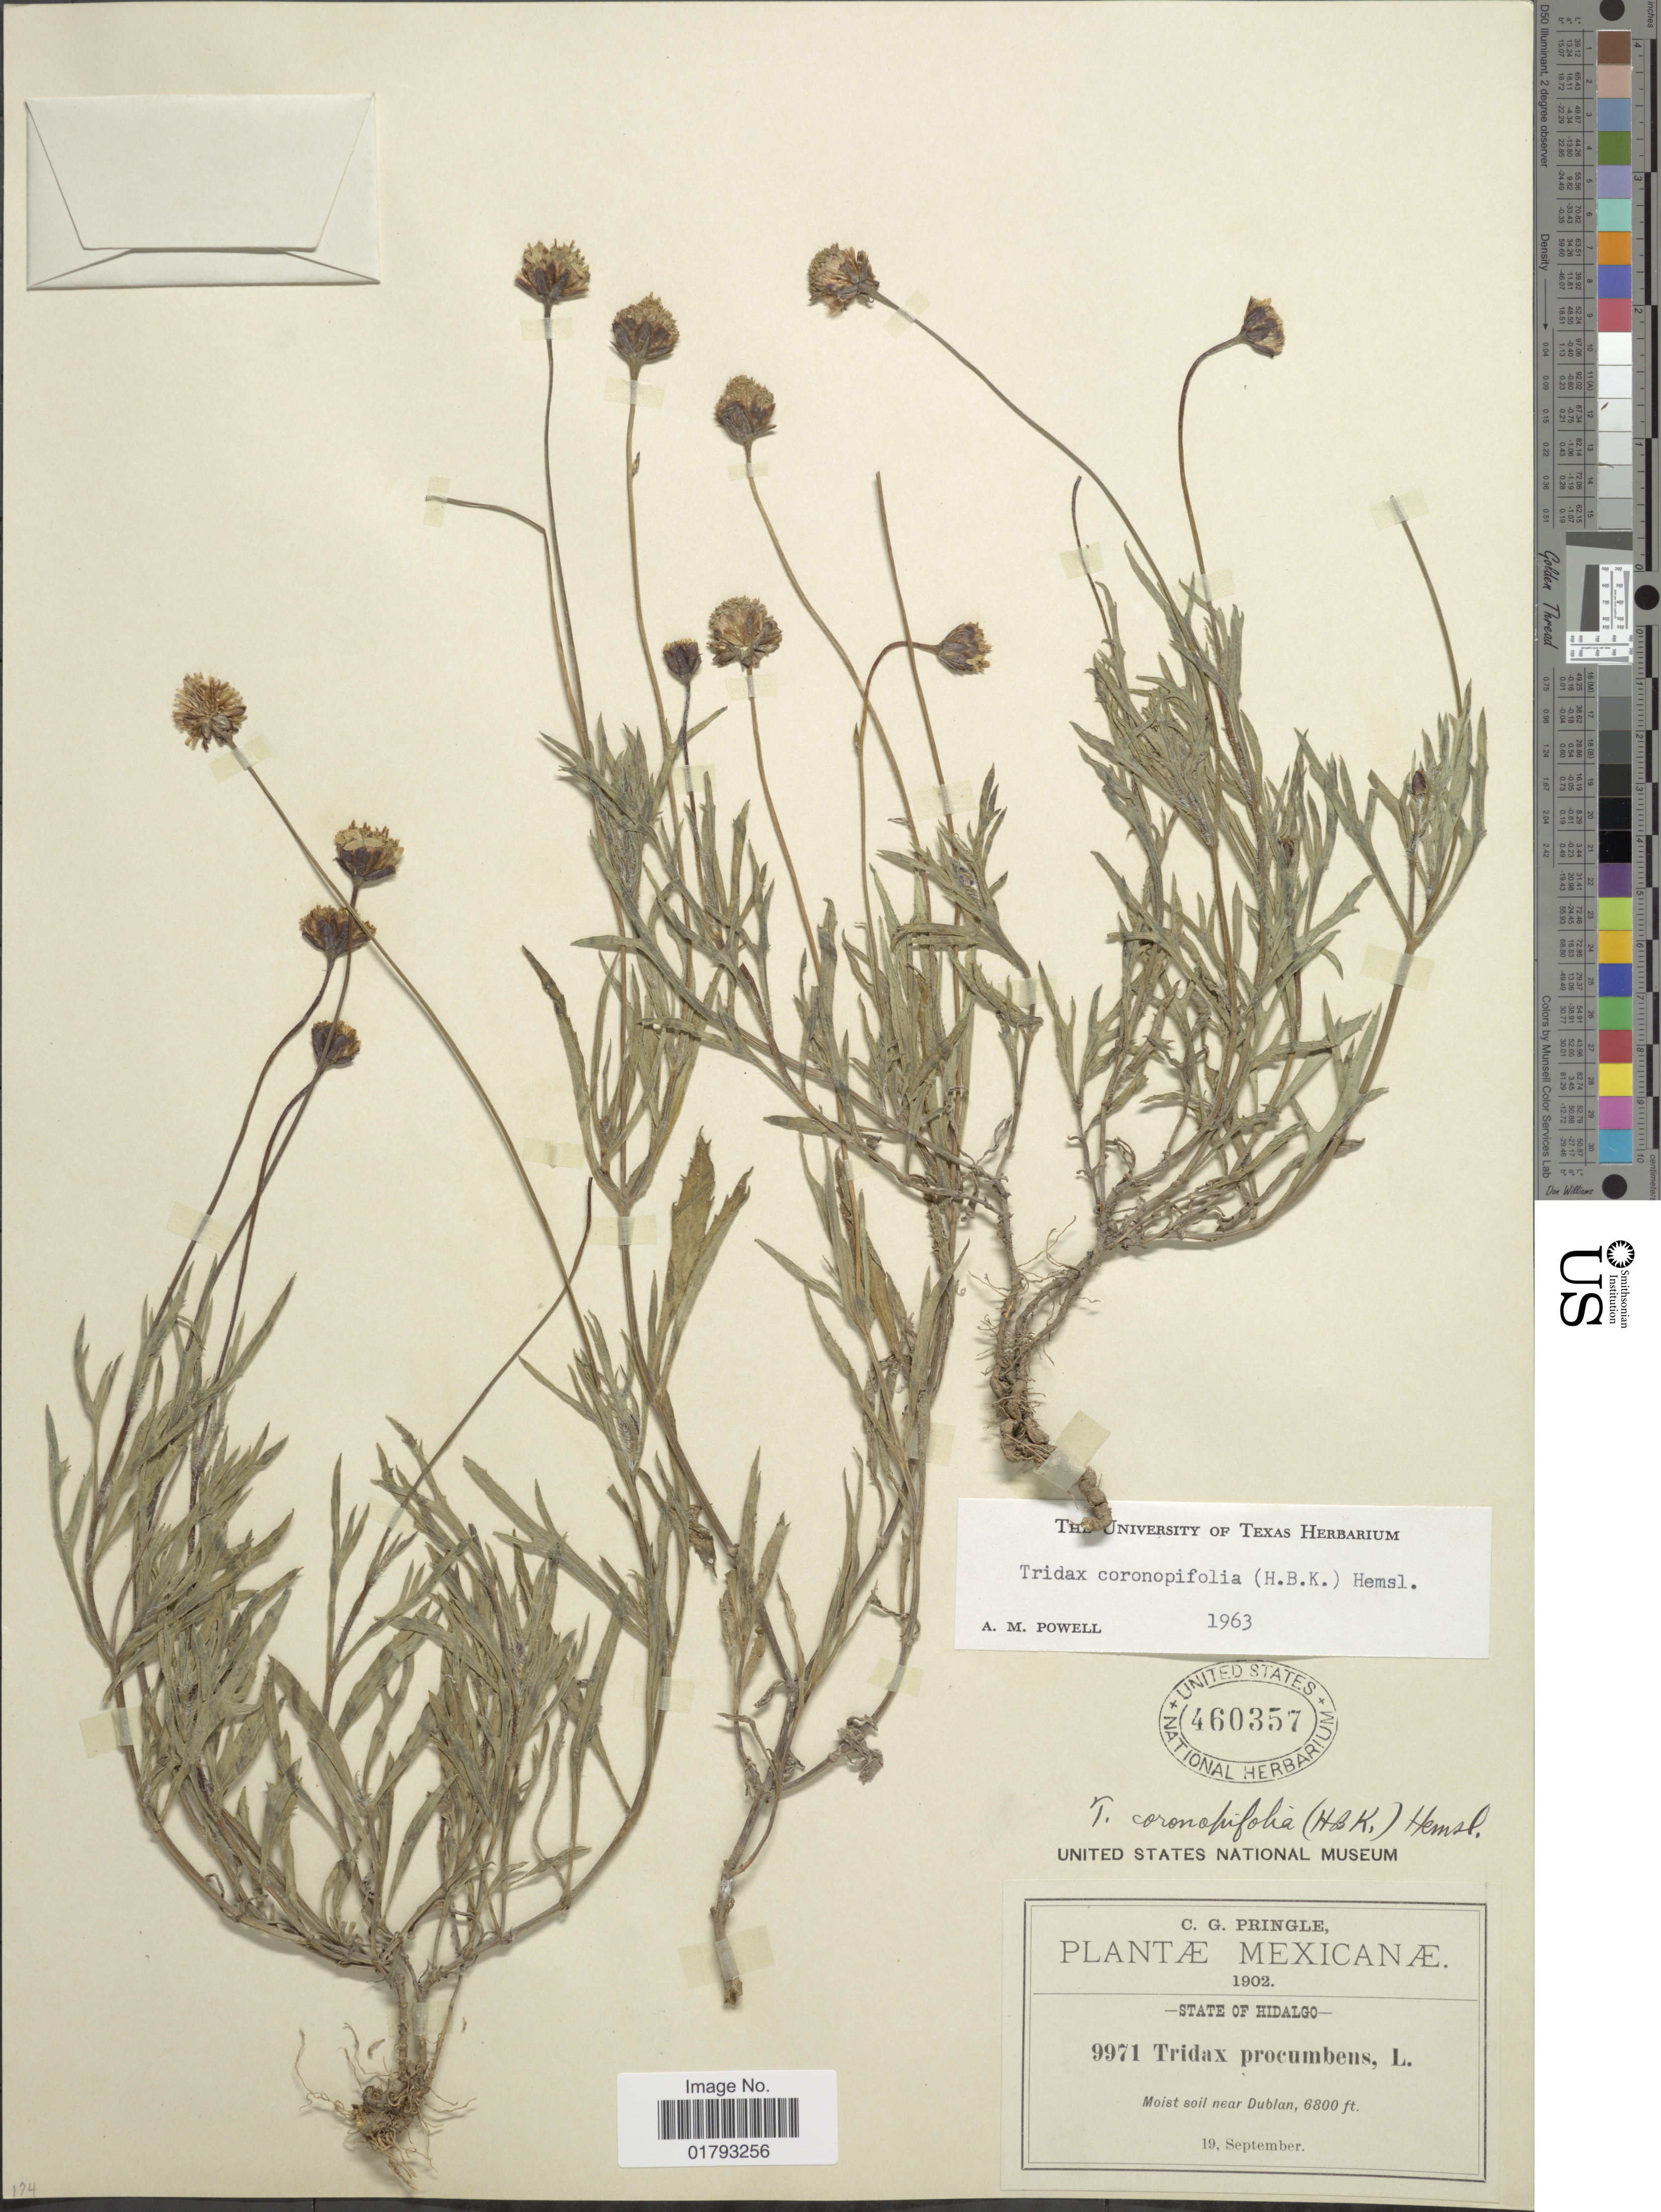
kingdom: Plantae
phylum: Tracheophyta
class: Magnoliopsida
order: Asterales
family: Asteraceae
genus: Tridax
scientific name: Tridax coronopifolia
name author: (Kunth) Hemsl.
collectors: C. G. Pringle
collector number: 9971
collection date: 1902-09-19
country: Mexico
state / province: Hidalgo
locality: State of Hidalgo. Moist soil near Dublan.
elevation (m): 2073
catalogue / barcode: US 460357